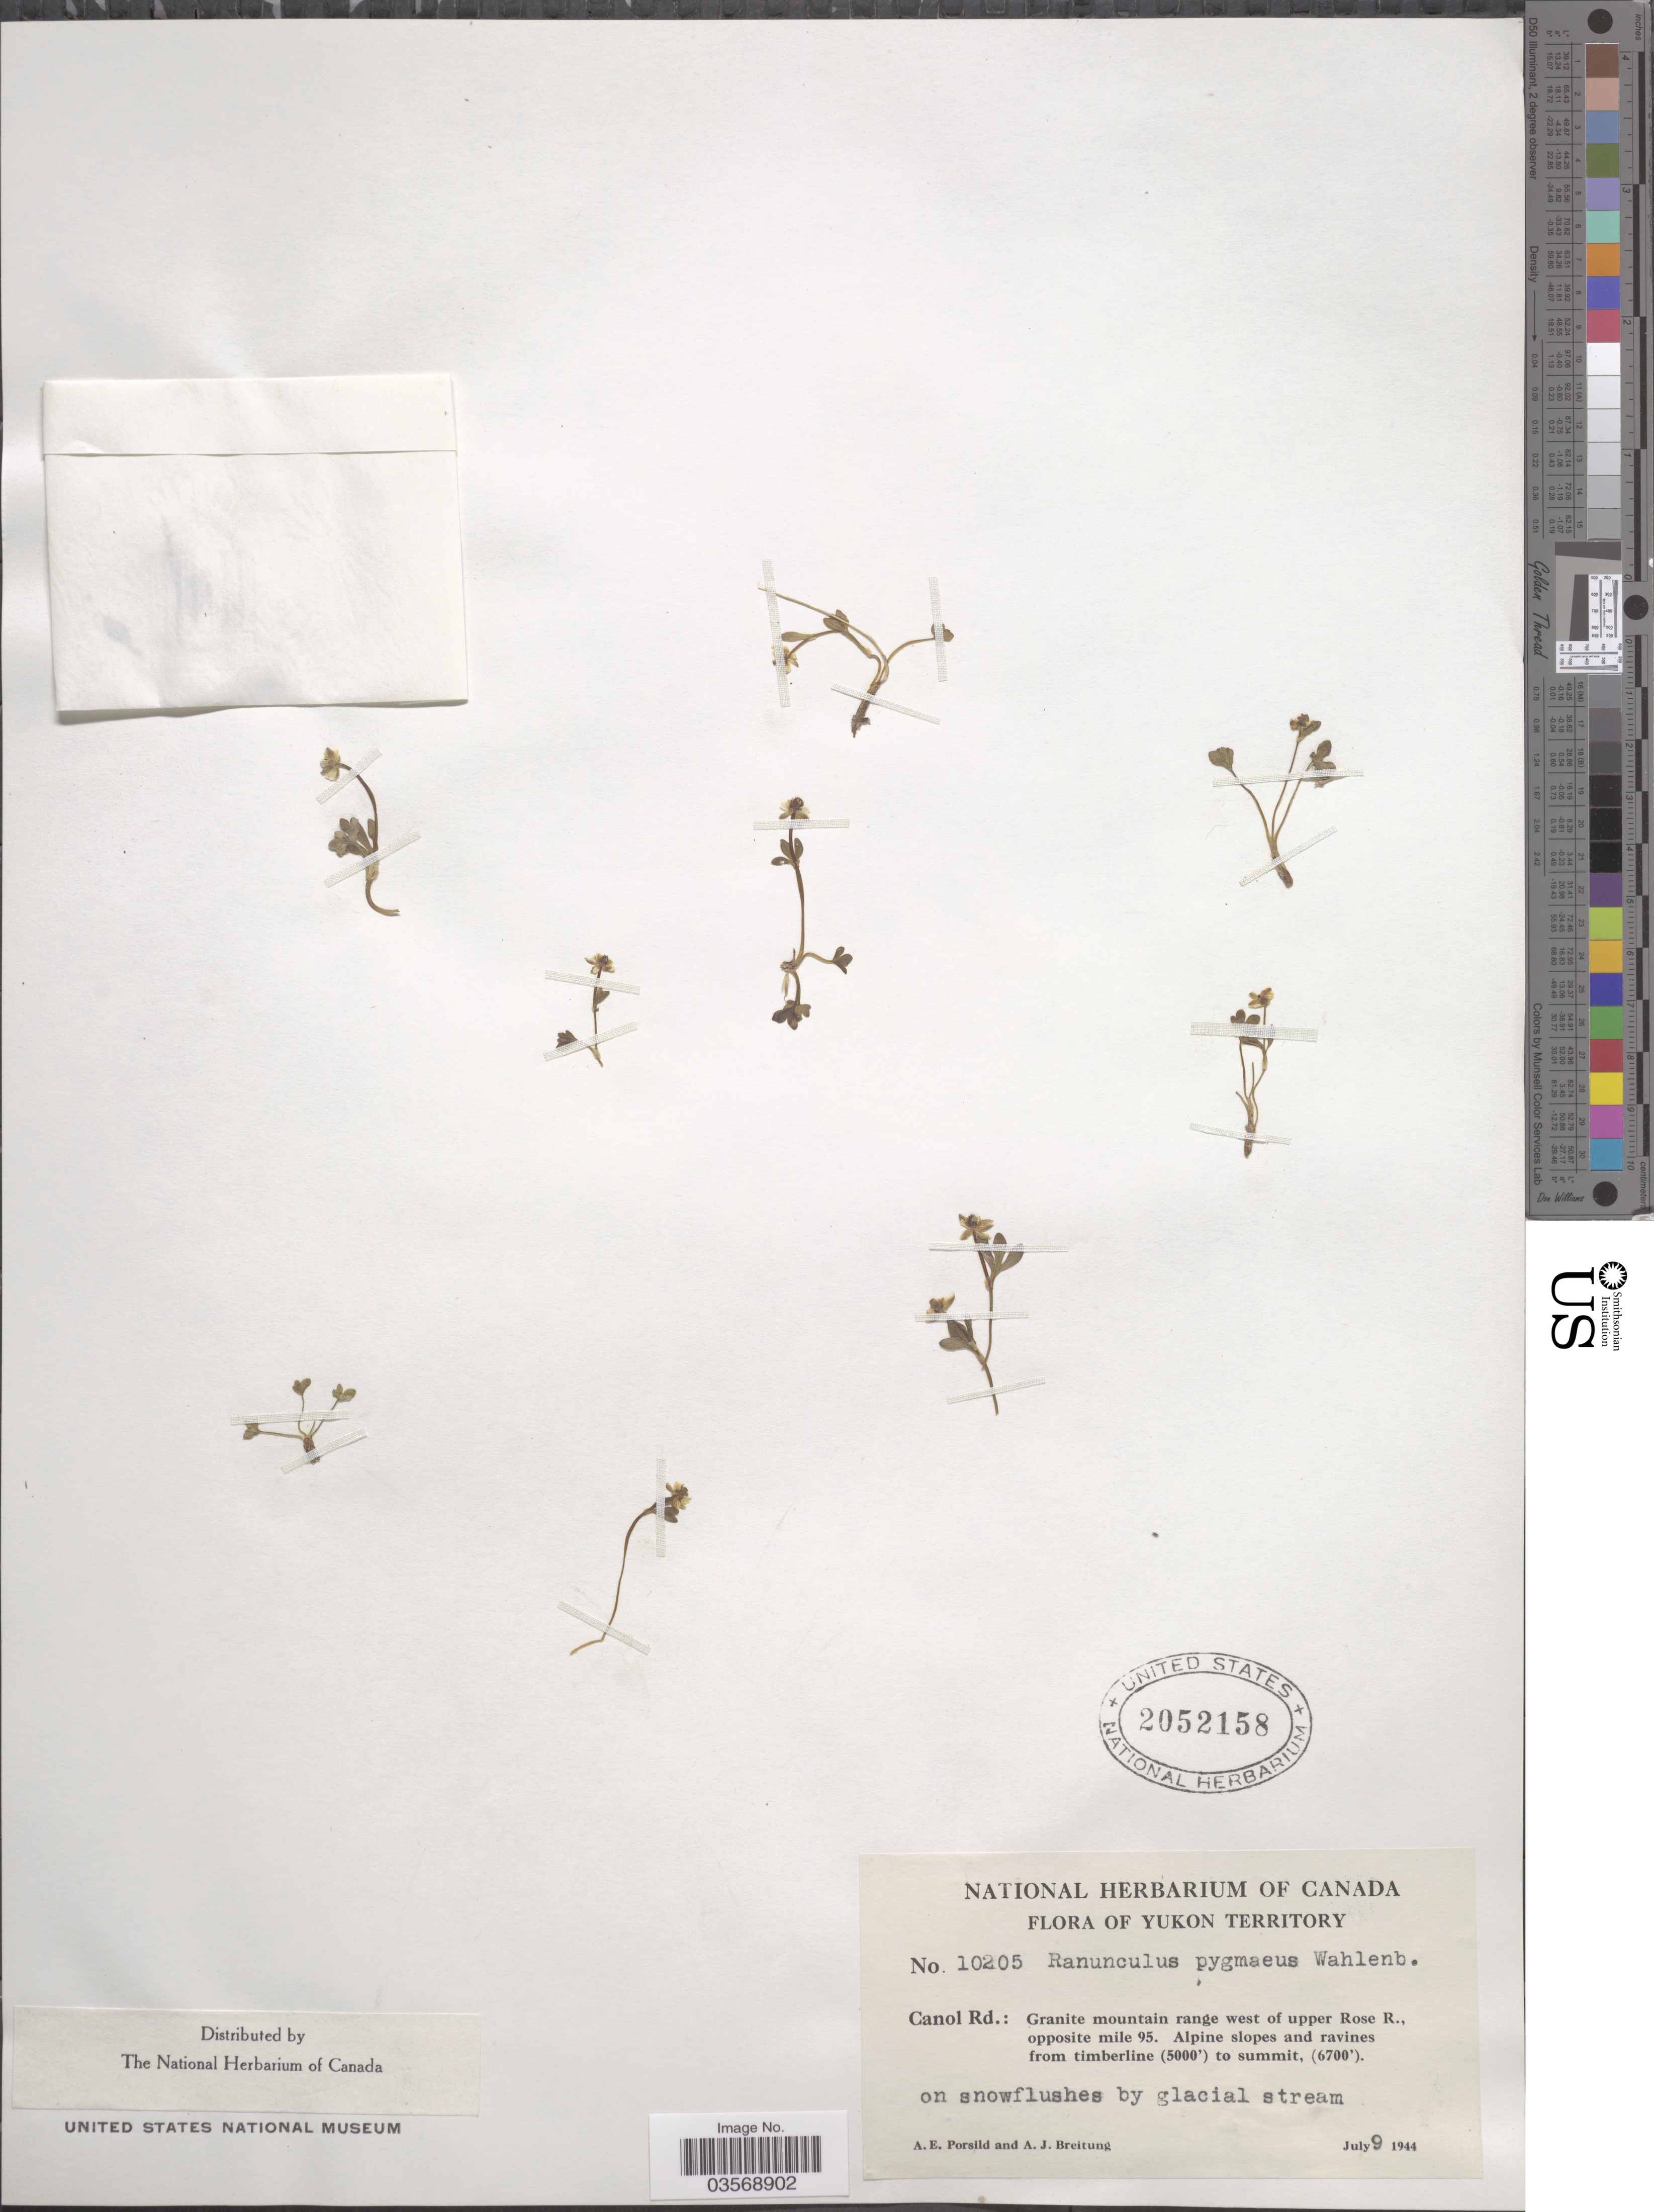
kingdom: Plantae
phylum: Tracheophyta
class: Magnoliopsida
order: Ranunculales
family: Ranunculaceae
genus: Ranunculus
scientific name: Ranunculus pygmaeus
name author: Wahlenb.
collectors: A. E. Porsild & A. Breitung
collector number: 10205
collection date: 1944-07-09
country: Canada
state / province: Yukon Territory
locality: Canol Rd.: Granite mountain range west of upper Rose R., opposite mile 95.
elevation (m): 1524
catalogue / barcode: US 2052158